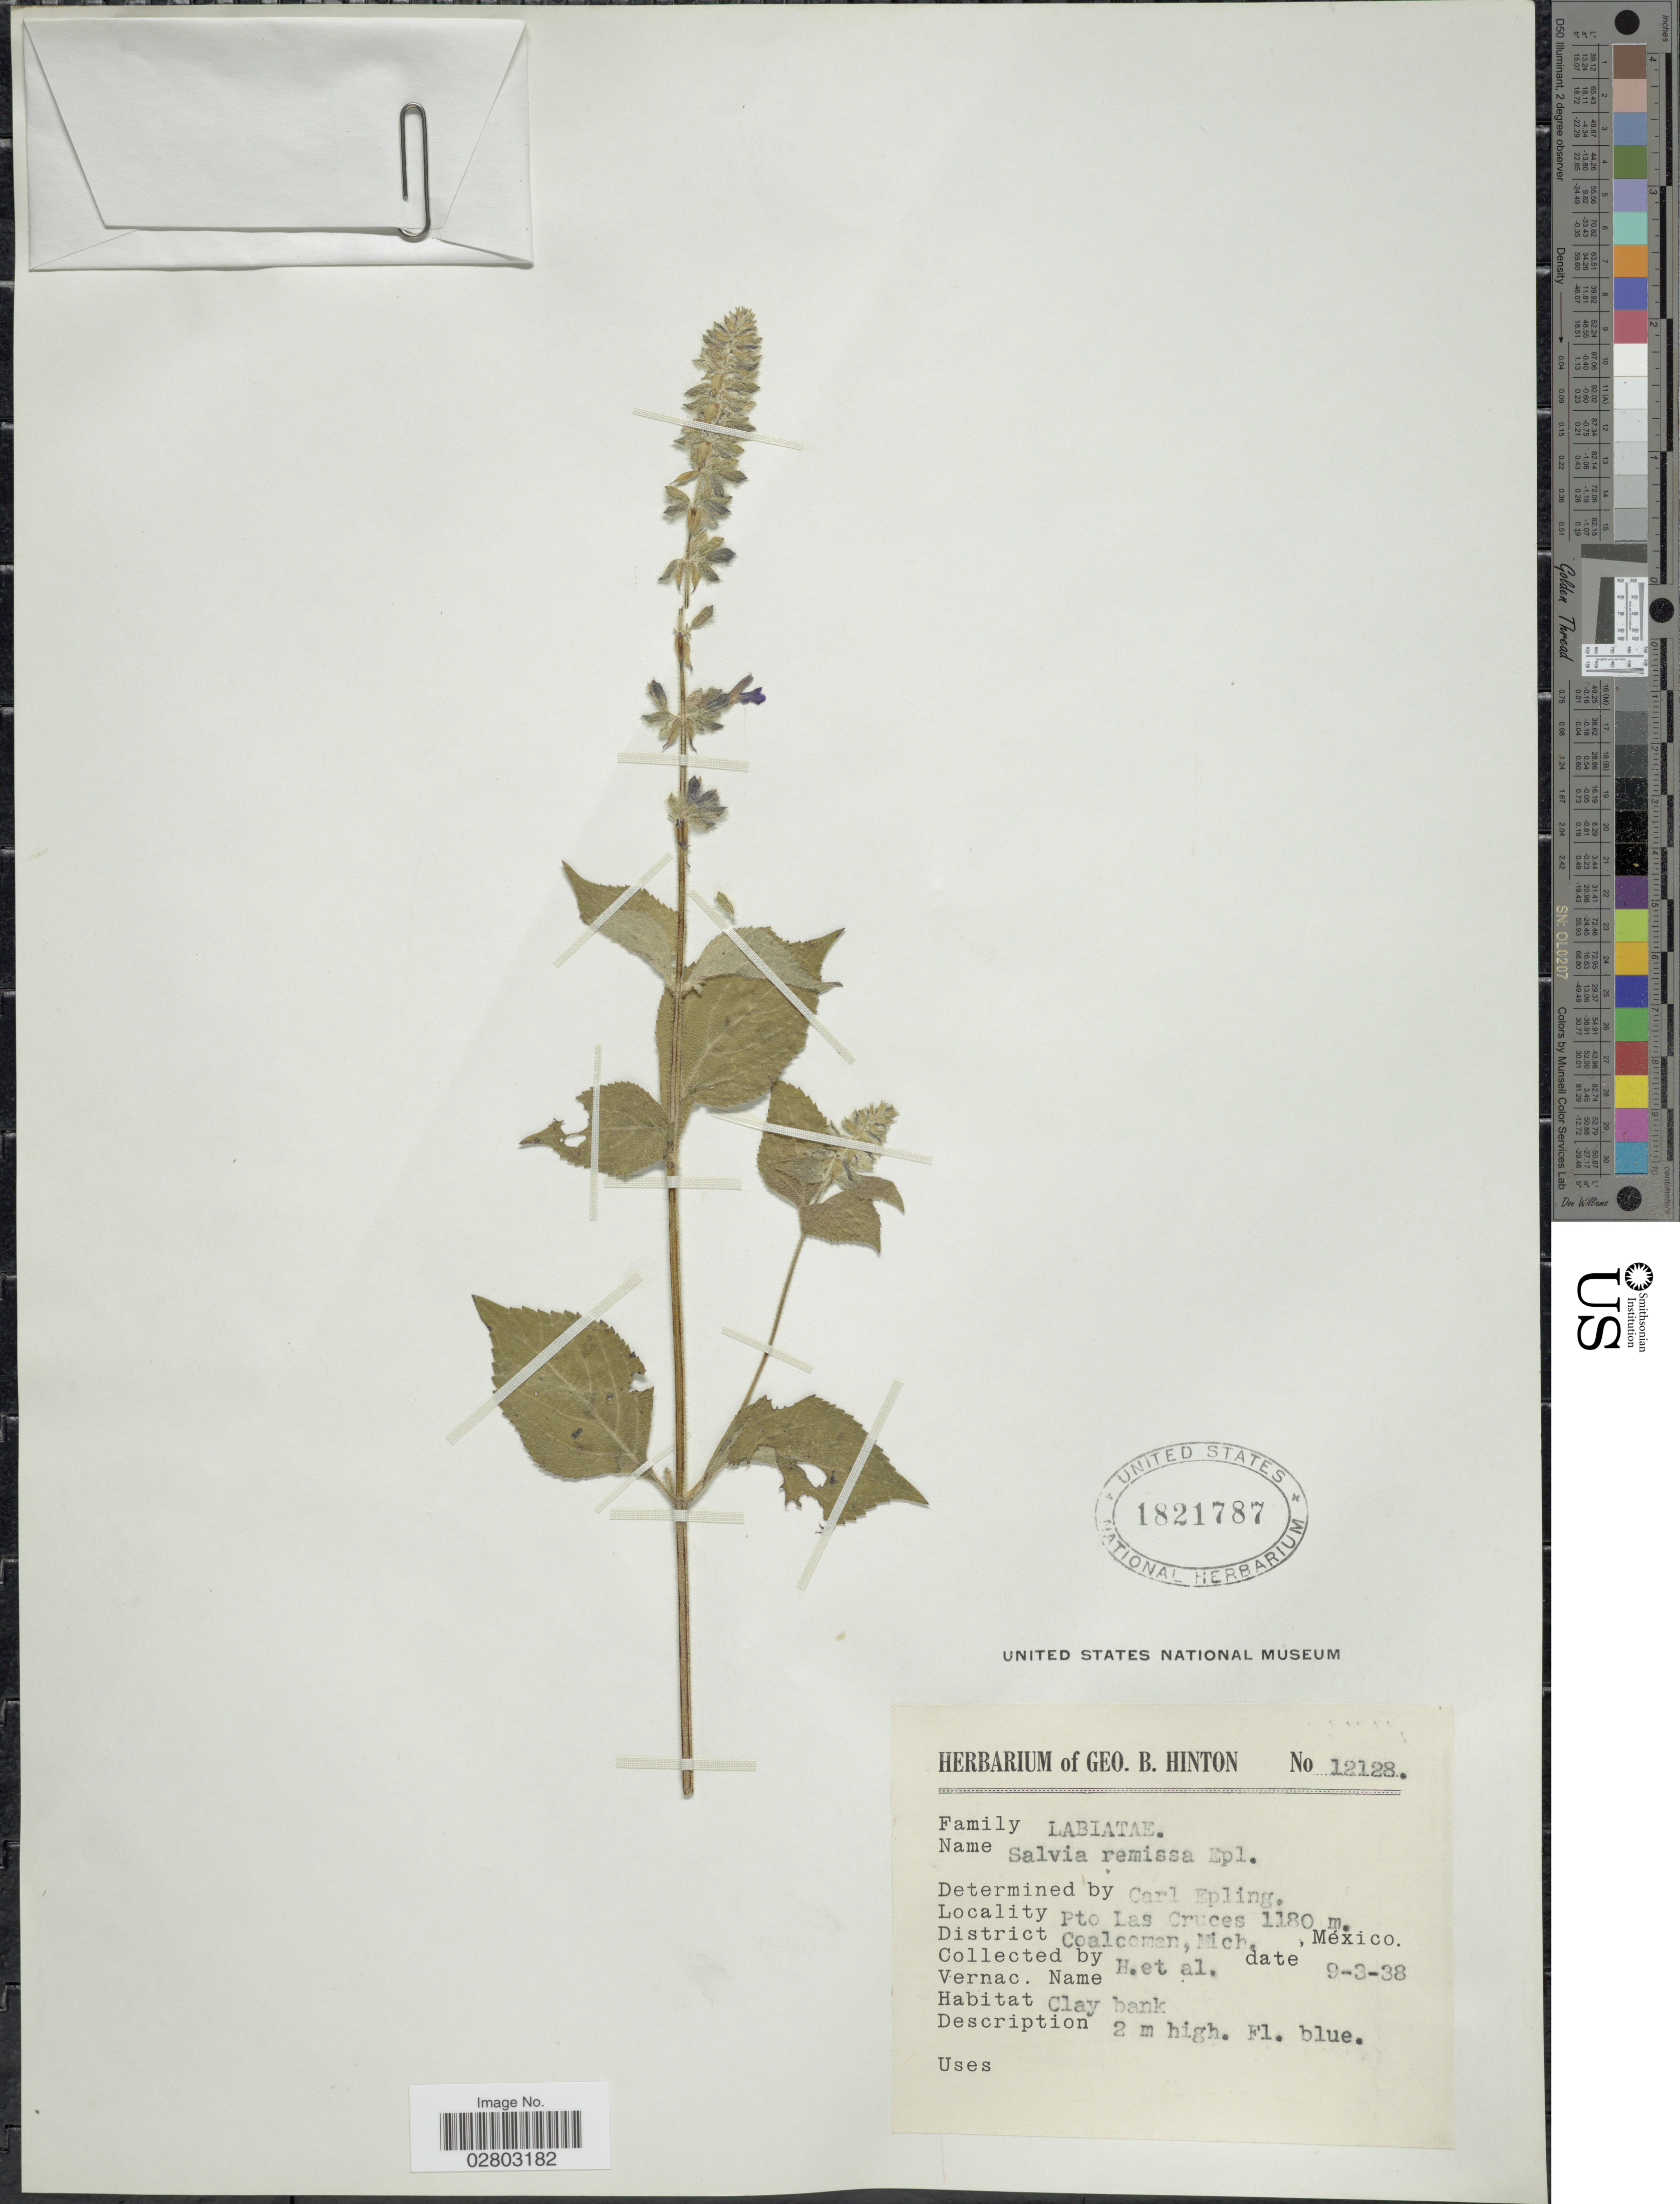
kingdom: Plantae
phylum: Tracheophyta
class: Magnoliopsida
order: Lamiales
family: Lamiaceae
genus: Salvia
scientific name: Salvia remissa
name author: Epling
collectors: G. B. Hinton & et al.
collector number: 12128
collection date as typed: Transcribed d/m/y: 9/3/38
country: Mexico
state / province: Michoacán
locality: Pto Las Cruces, District Coalman.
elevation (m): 1180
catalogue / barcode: US 1821787